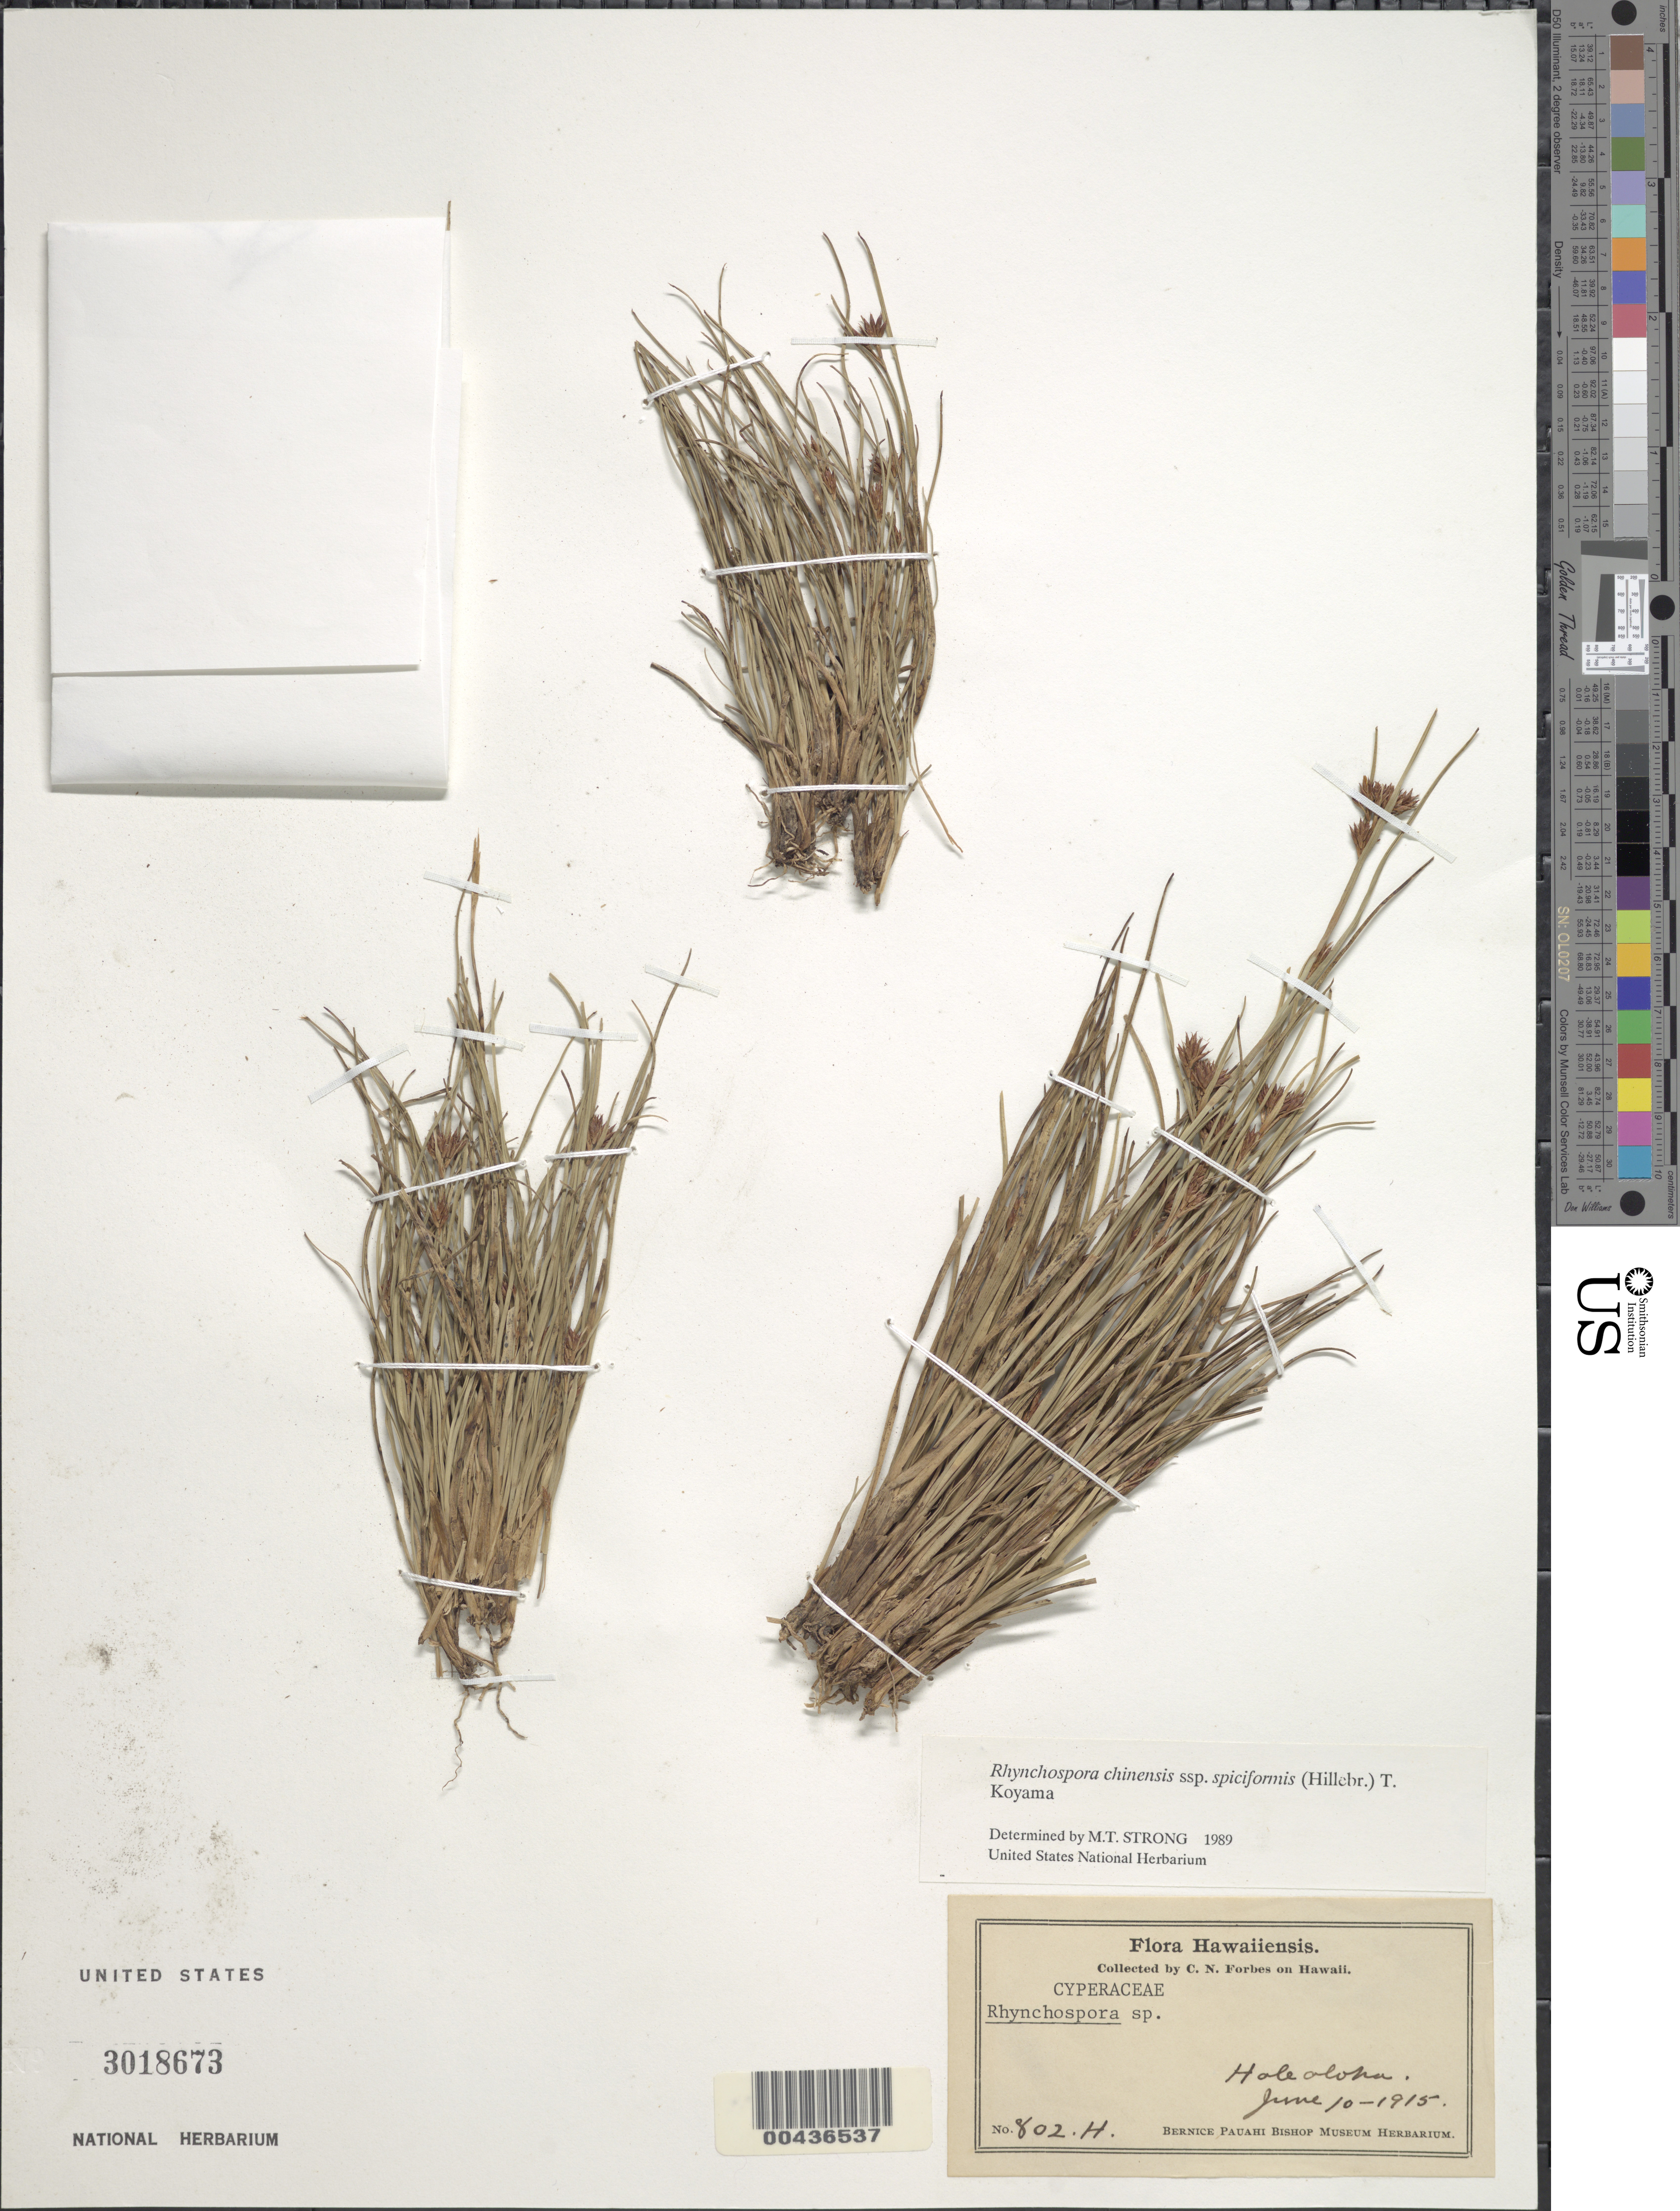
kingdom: Plantae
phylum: Tracheophyta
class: Liliopsida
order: Poales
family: Cyperaceae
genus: Rhynchospora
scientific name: Rhynchospora chinensis subsp. spiciformis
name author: (Hillebr.) T. Koyama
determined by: Strong, M. T., (US), Smithsonian Institution - National Museum of Natural History (UNITED STATES)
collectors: C. N. Forbes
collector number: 802.H.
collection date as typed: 10 Jun 1915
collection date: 1915-06-10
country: United States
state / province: Hawaii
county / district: Hawaii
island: Hawaii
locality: Holeoloha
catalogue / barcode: US 3018673